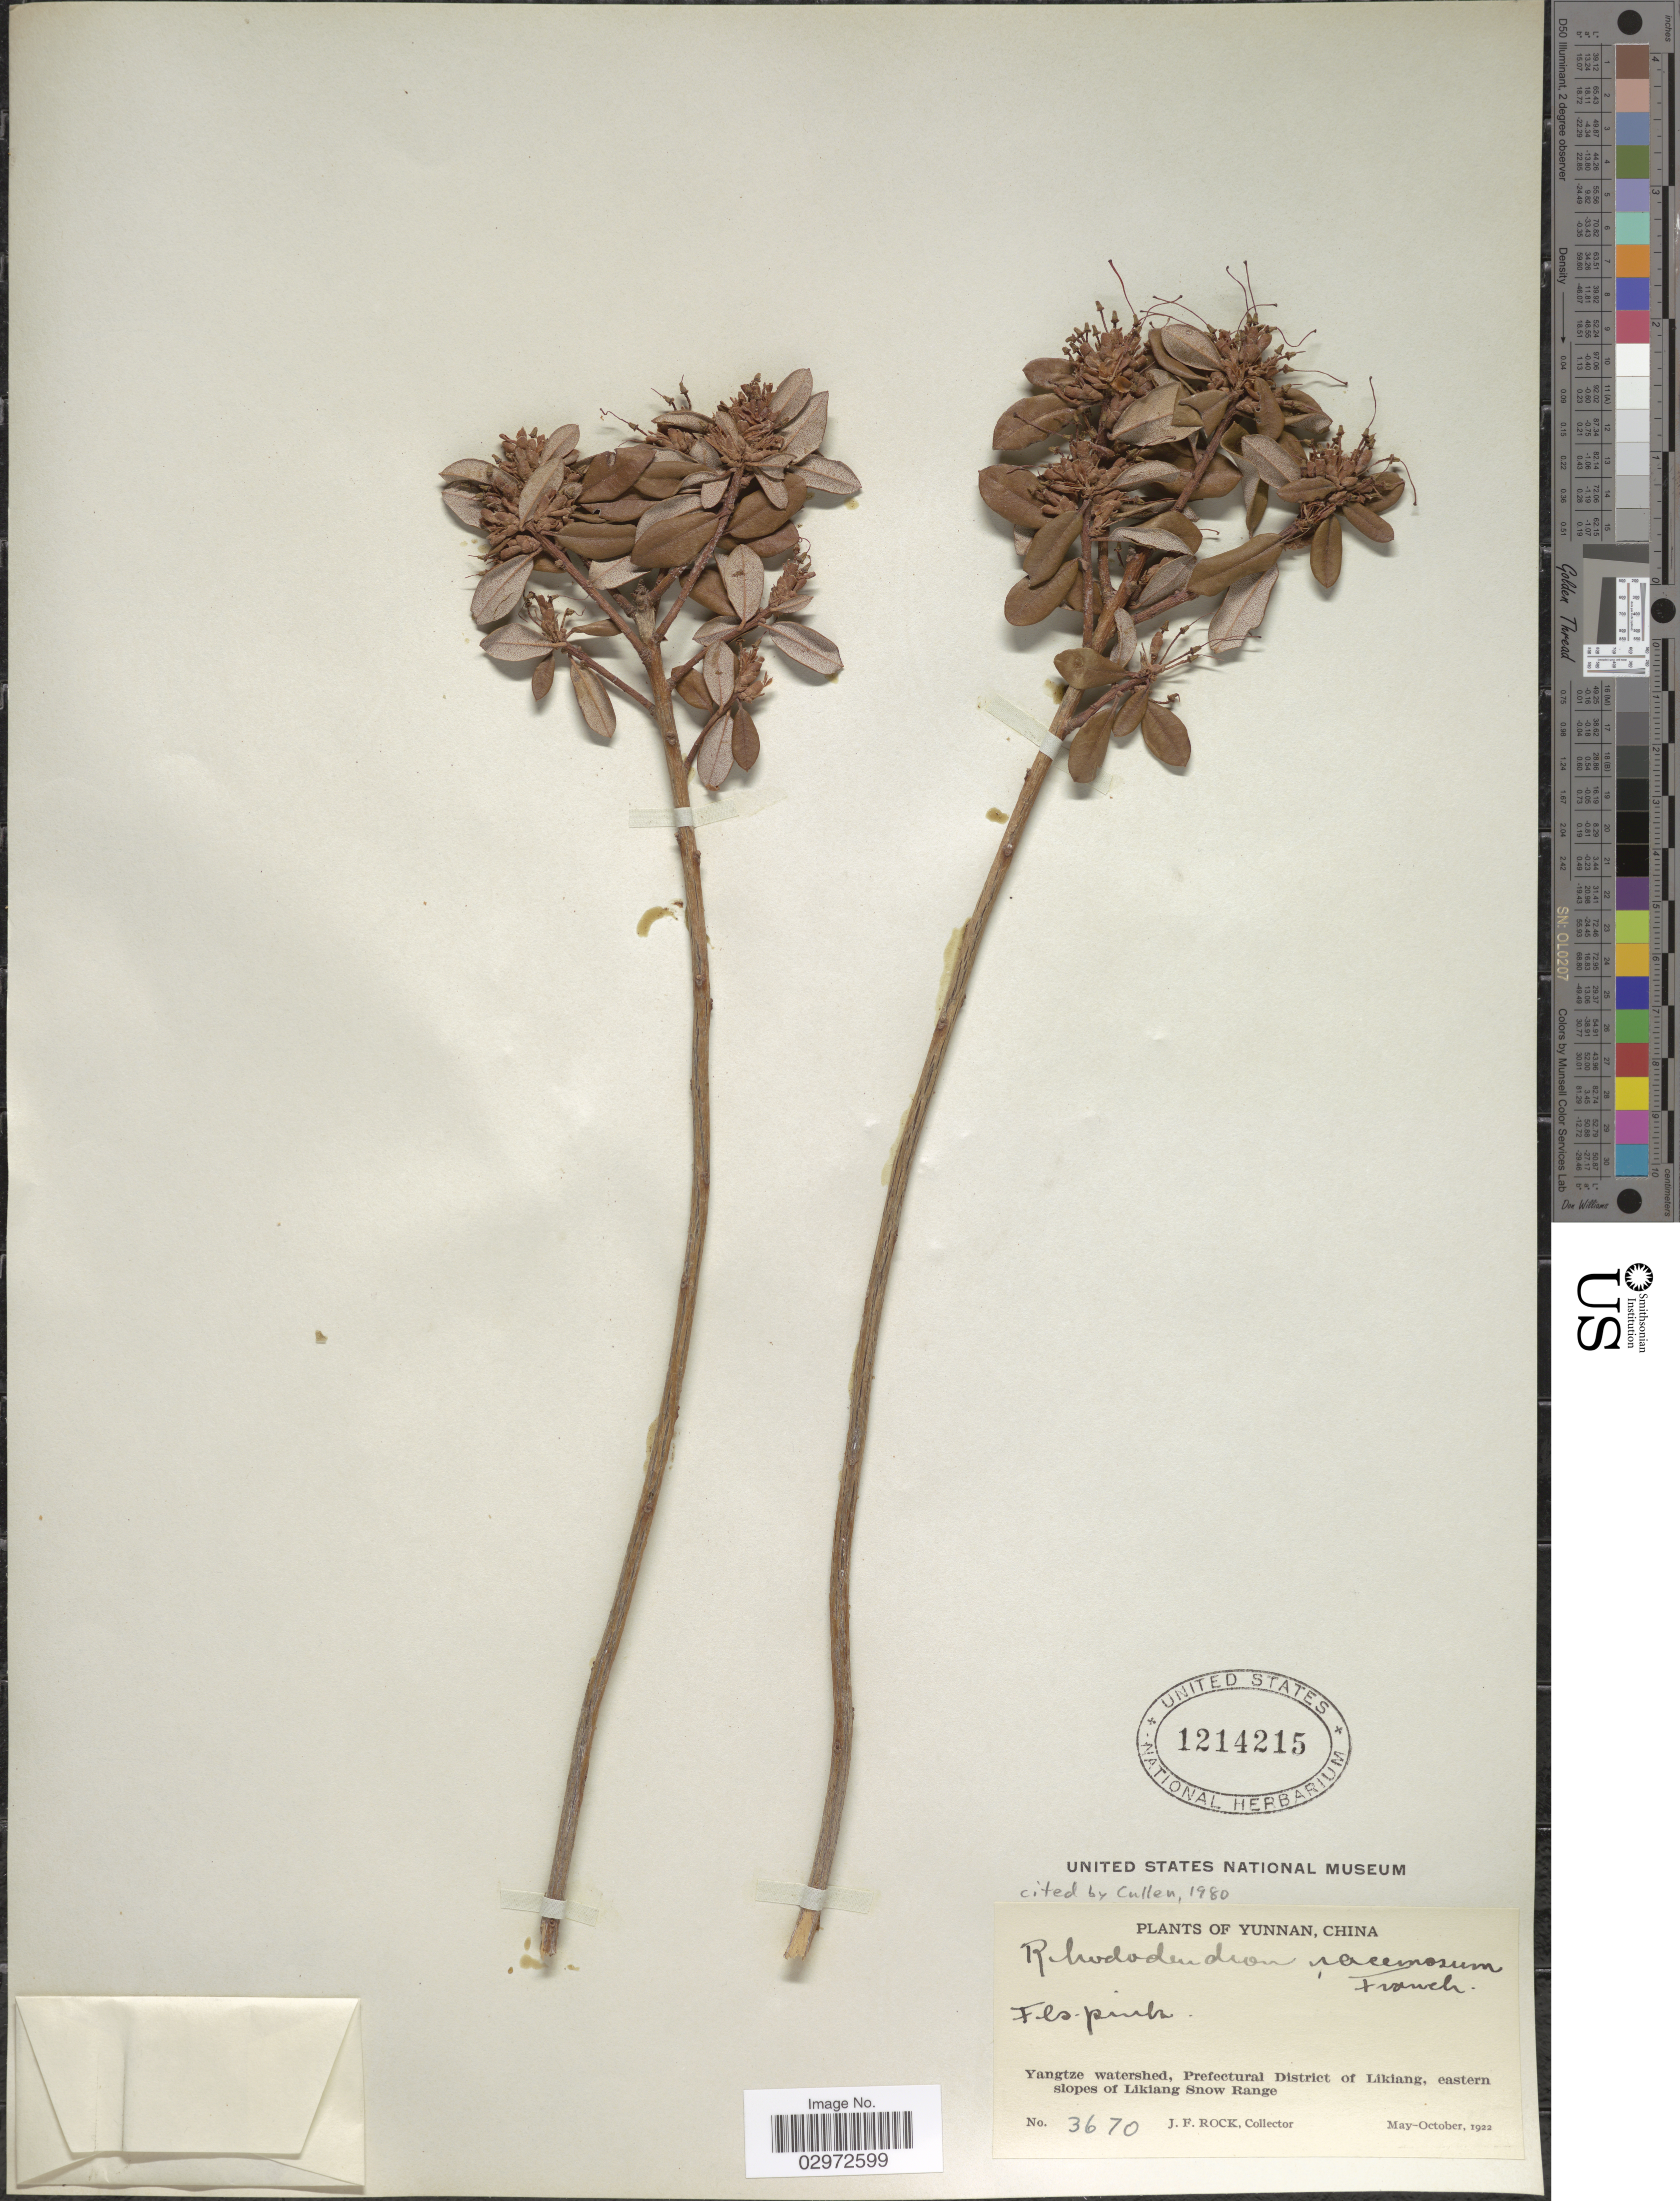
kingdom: Plantae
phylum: Tracheophyta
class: Magnoliopsida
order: Ericales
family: Ericaceae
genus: Rhododendron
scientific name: Rhododendron racemosum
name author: Franch.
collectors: J. Rock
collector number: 3670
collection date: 1922-05/1922-10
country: China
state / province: Yunnan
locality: Yangtze watershed, Prefectural District of Likiang, eastern slopes of Likiang Snow Range.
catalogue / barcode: US 1214215